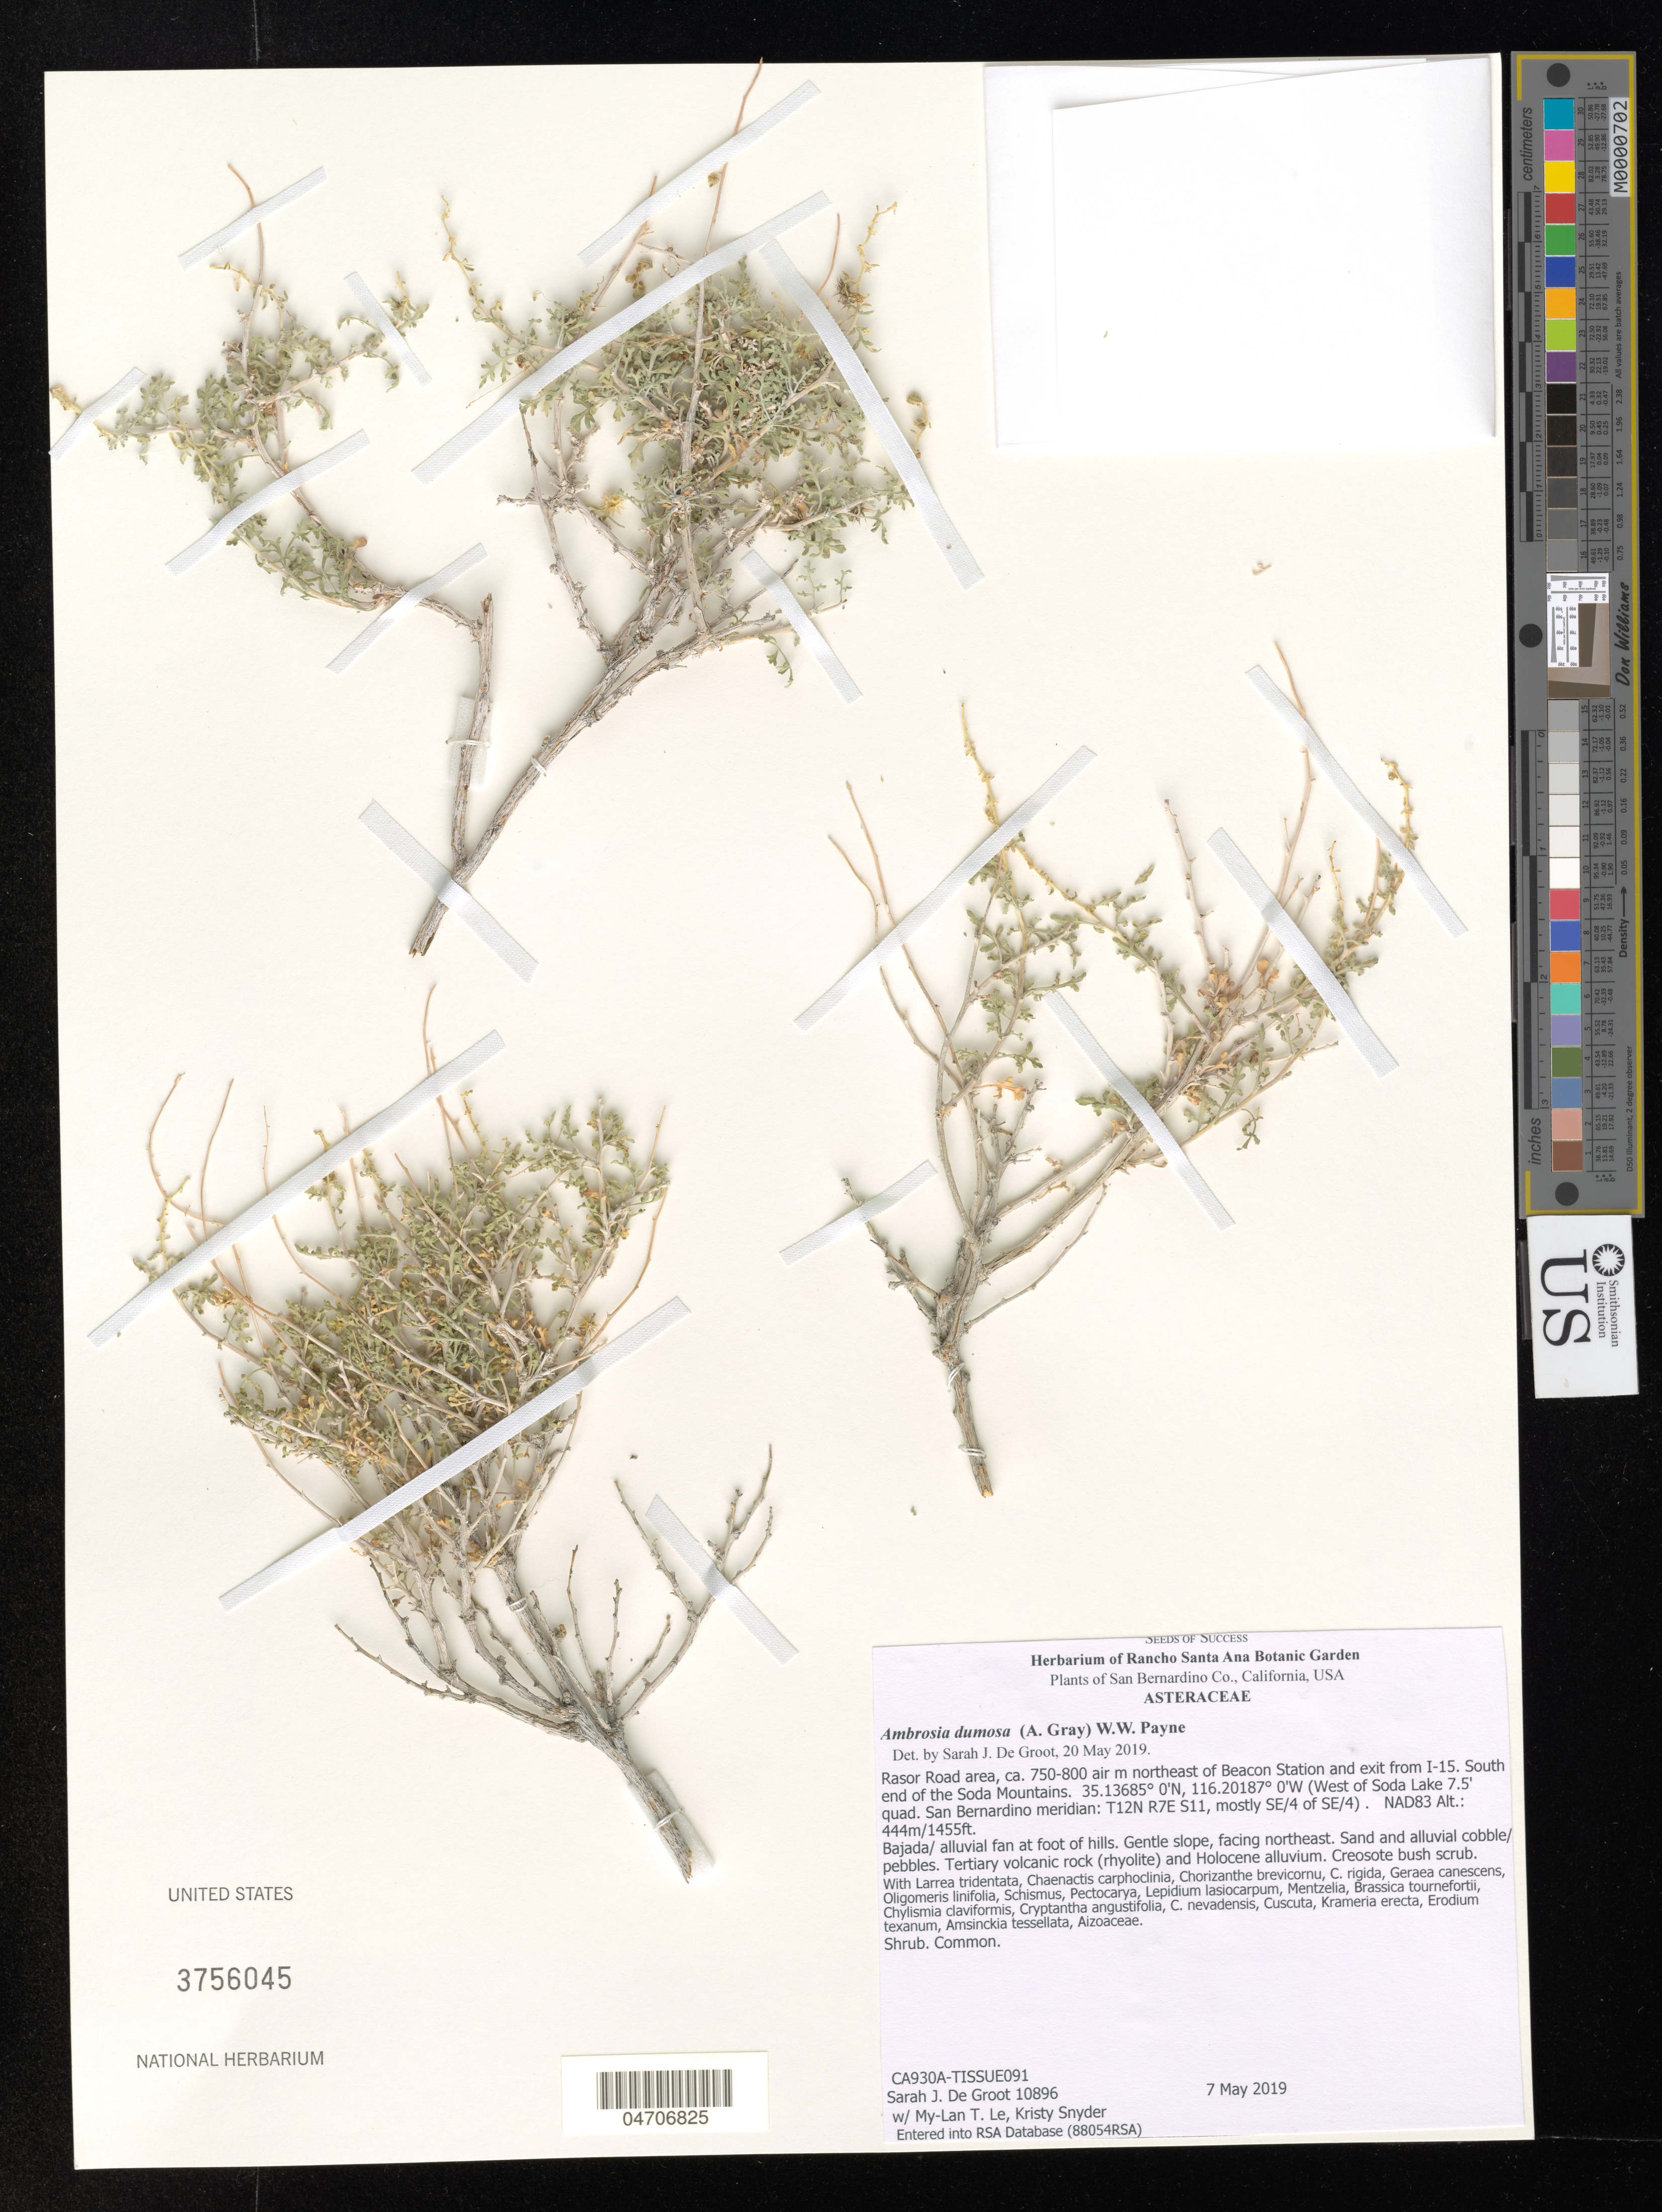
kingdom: Plantae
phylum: Tracheophyta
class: Magnoliopsida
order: Asterales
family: Asteraceae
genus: Ambrosia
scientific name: Ambrosia dumosa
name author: (A. Gray) W.W.Payne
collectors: S. De Groot, M. Le & K. Snyder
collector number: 10896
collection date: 2019-05-07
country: United States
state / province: California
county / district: San Bernardino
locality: San Bernardino Co. Rasor Road area, ca. 750-800 air m northeast of Beacon Station and exit from I-15. South end of the Soda Mountains. (West of Soda Lake 7.5' quad. San Bernardino meridian: T12N R7E S11, mostly SE/4 of SE/4). Gentle slope, facing northeast.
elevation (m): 444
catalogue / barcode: US 3756045